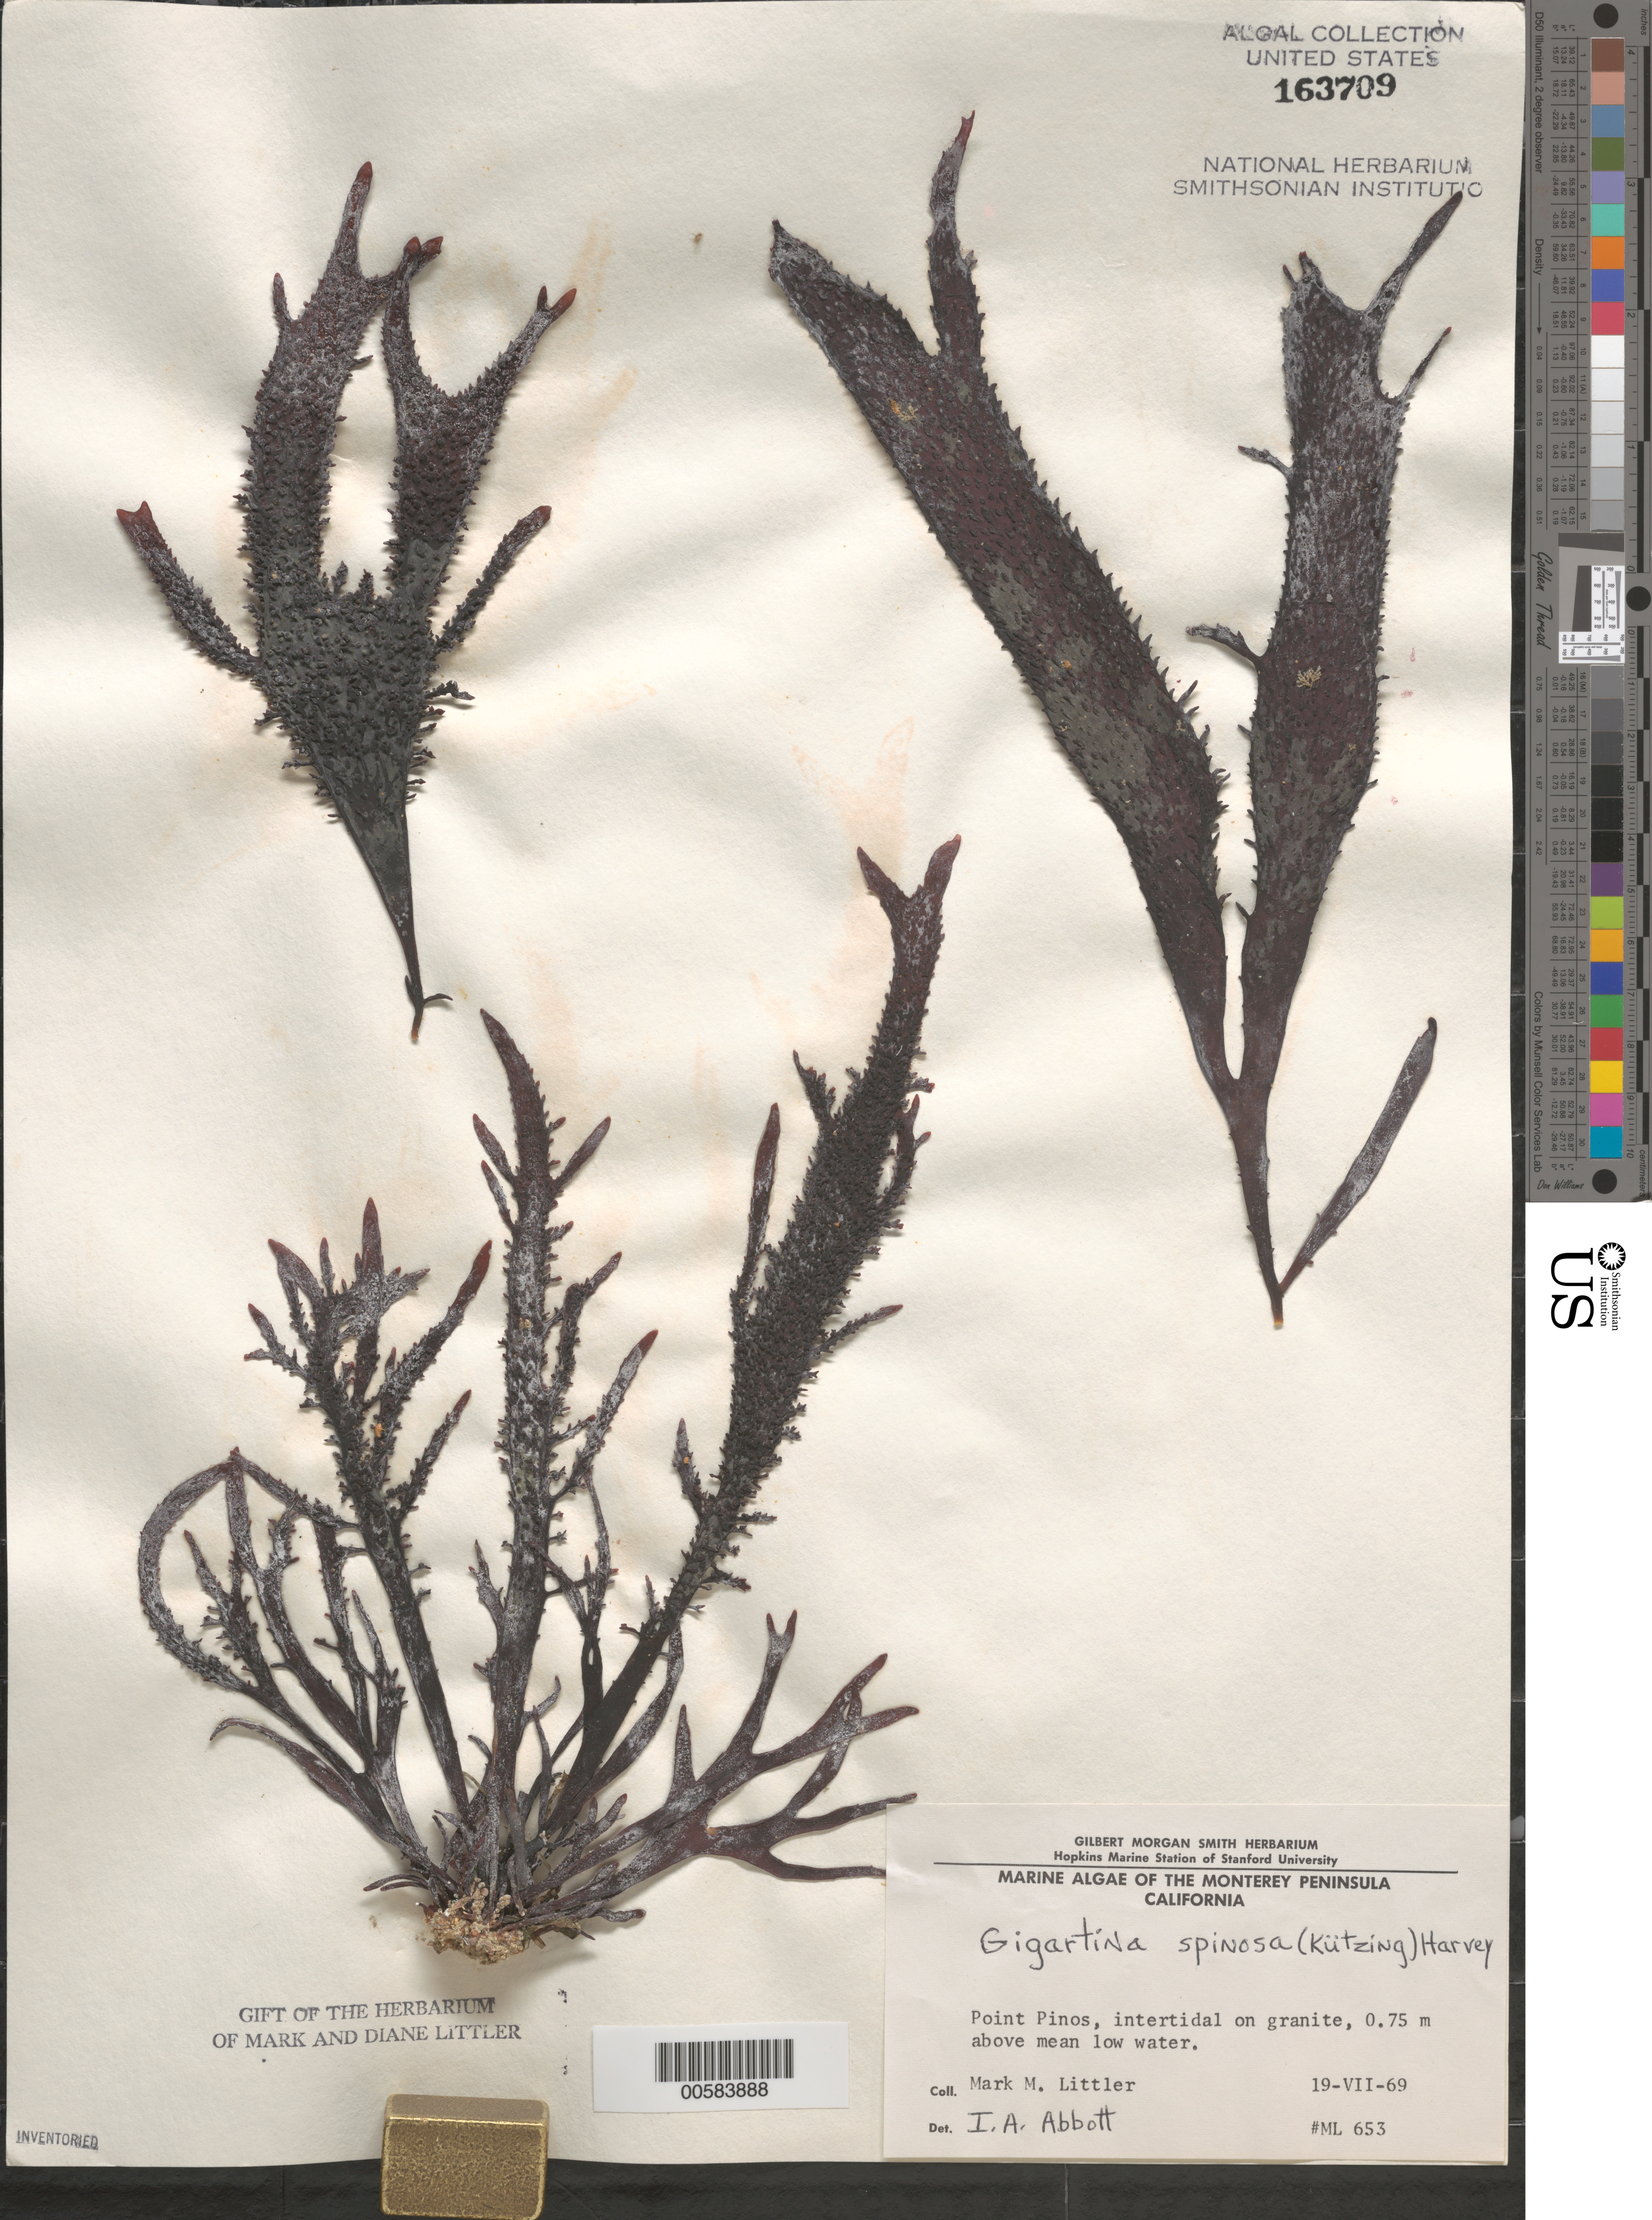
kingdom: Plantae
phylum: Rhodophyta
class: Florideophyceae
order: Gigartinales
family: Gigartinaceae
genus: Chondracanthus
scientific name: Chondracanthus spinosus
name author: (Kütz.) Guiry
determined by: Algae name updating Project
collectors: M. M. Littler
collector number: ML 653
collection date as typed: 19 Jul 1969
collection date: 1969-07-19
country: United States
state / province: California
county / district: Monterey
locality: Point Pinos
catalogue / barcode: US 163709